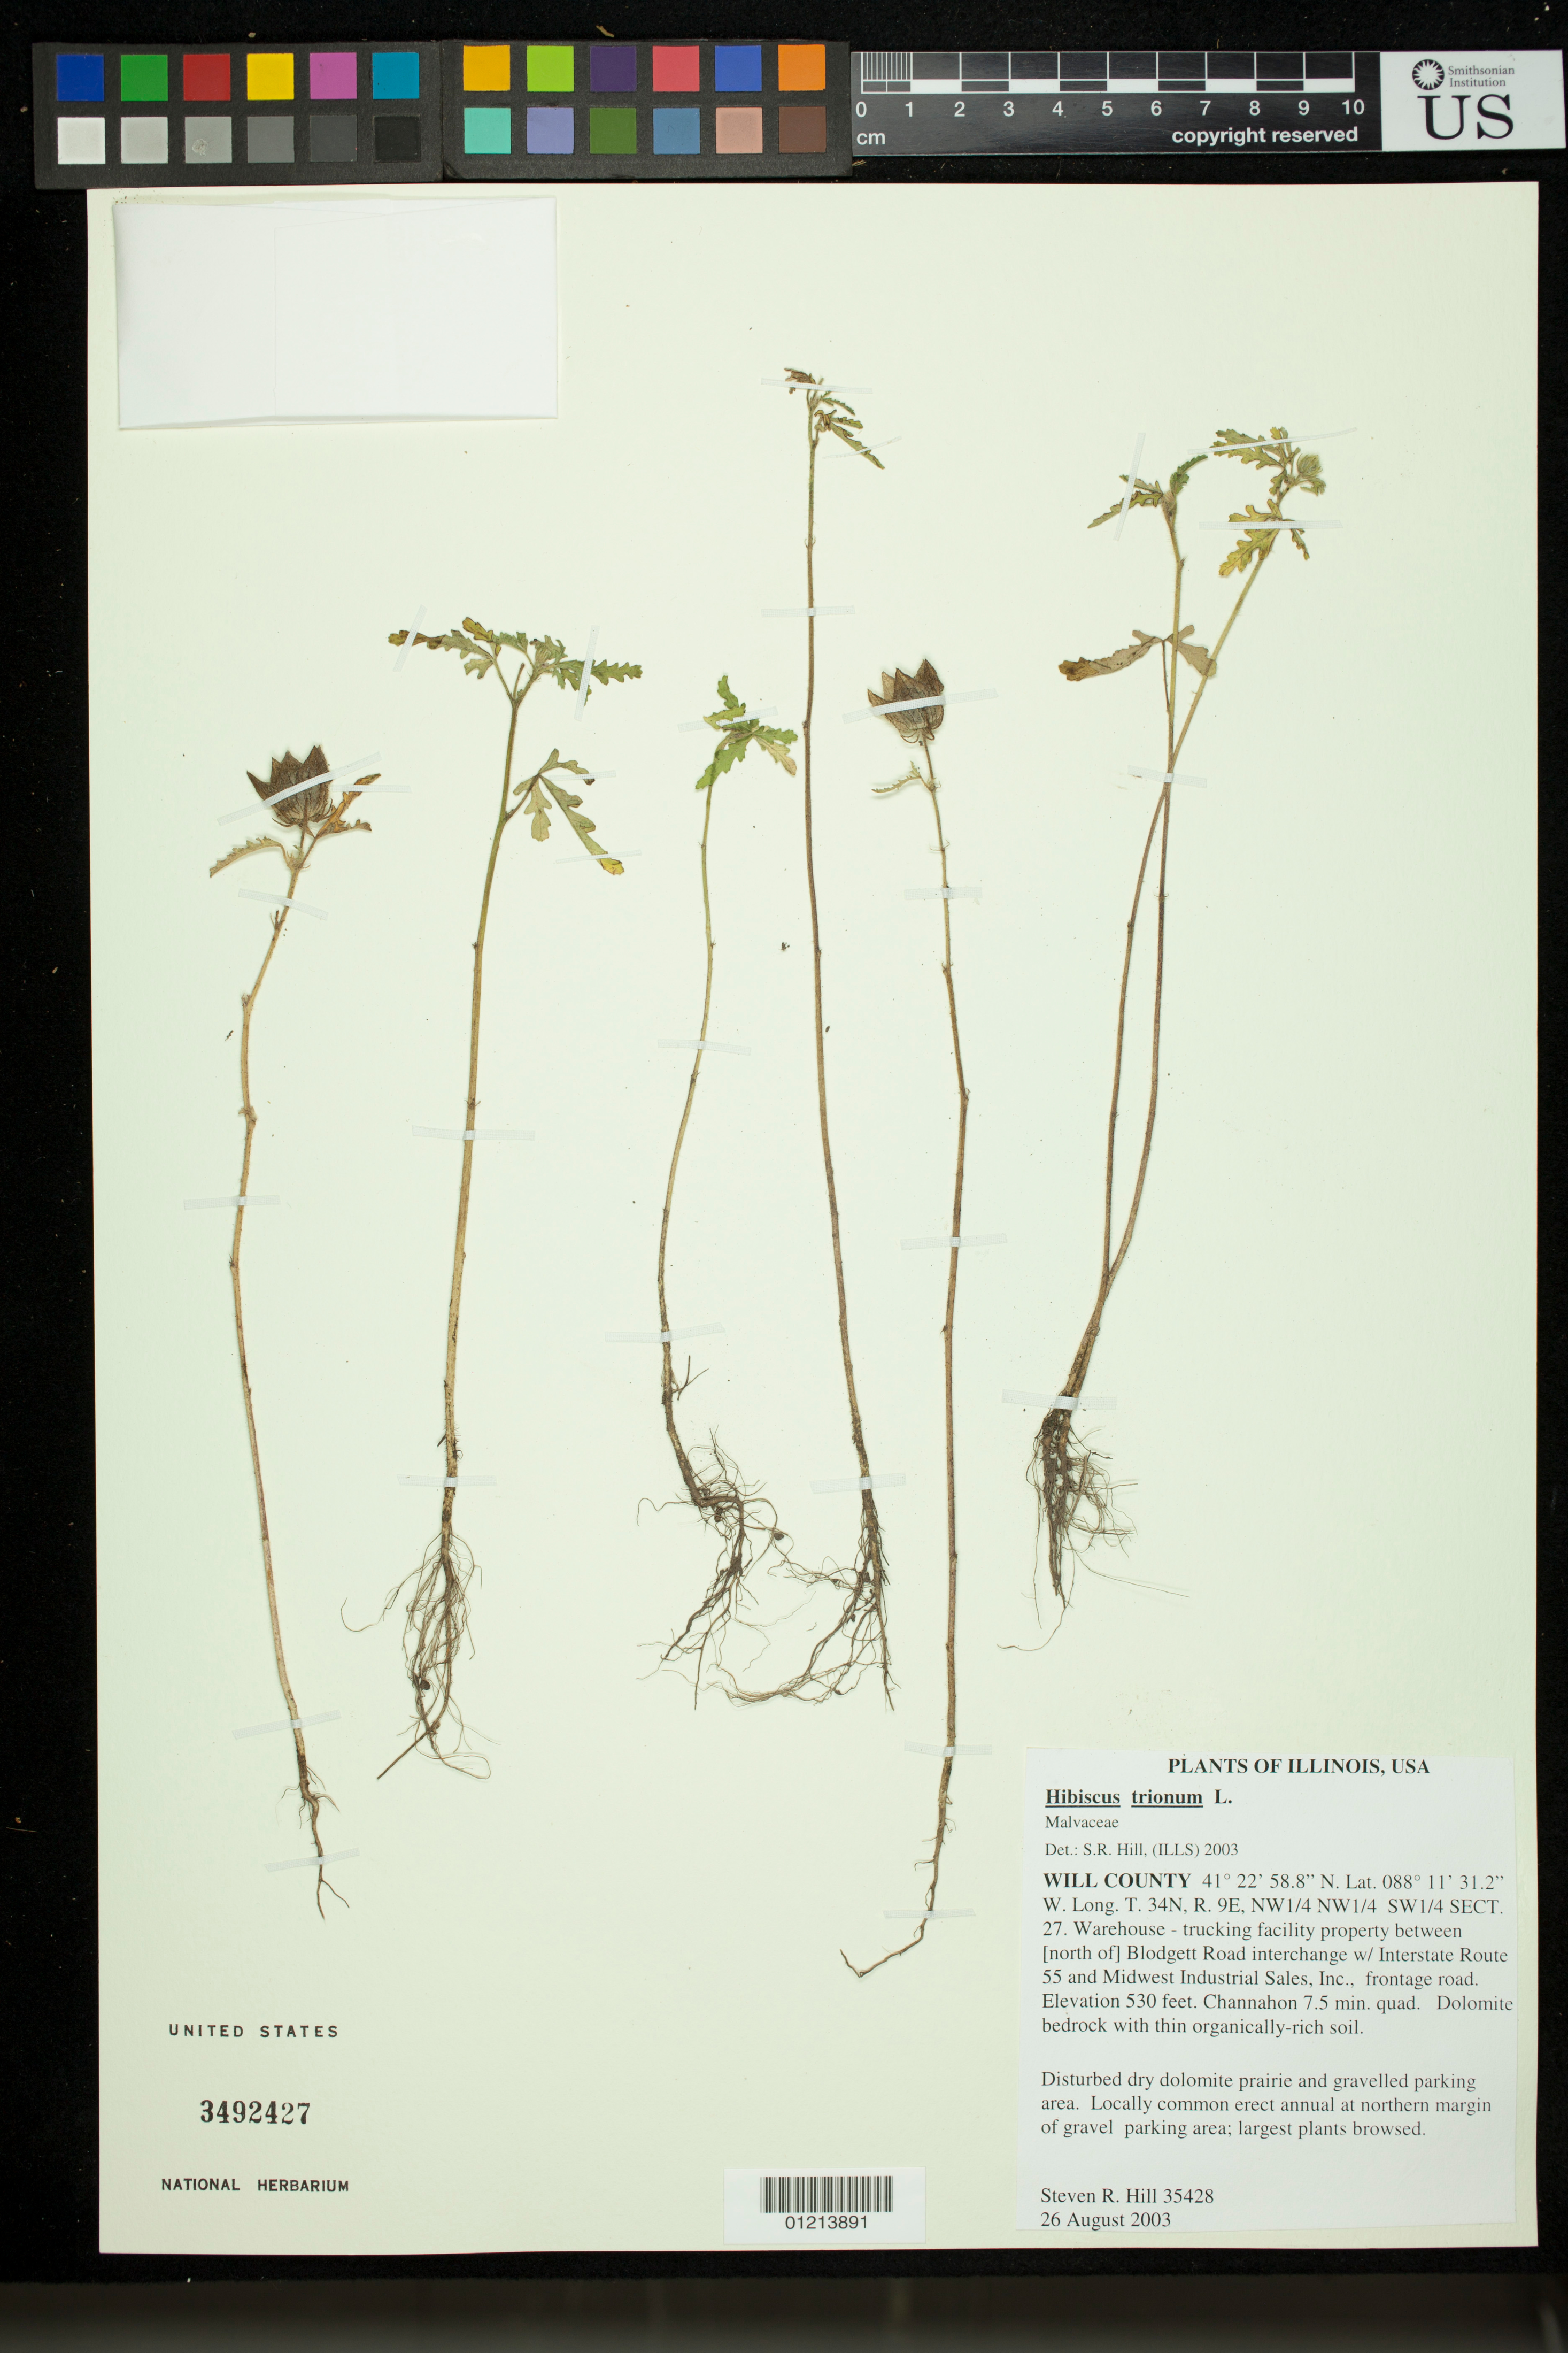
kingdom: Plantae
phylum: Tracheophyta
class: Magnoliopsida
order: Malvales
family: Malvaceae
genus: Hibiscus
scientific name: Hibiscus trionum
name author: L.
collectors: S. R. Hill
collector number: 35428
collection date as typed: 26 Aug 2003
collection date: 2003-08-26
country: United States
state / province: Illinois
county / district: Will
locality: Will County: T.34N, R.9E, NW1/4 SW1/4 SECT. 27. Warehouse - trucking facility property between [north of] Blodgett Road interchange w/ Interstate Route 55 and Midwest Industrial Sales Inc., frontage road.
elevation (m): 162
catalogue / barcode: US 3492427